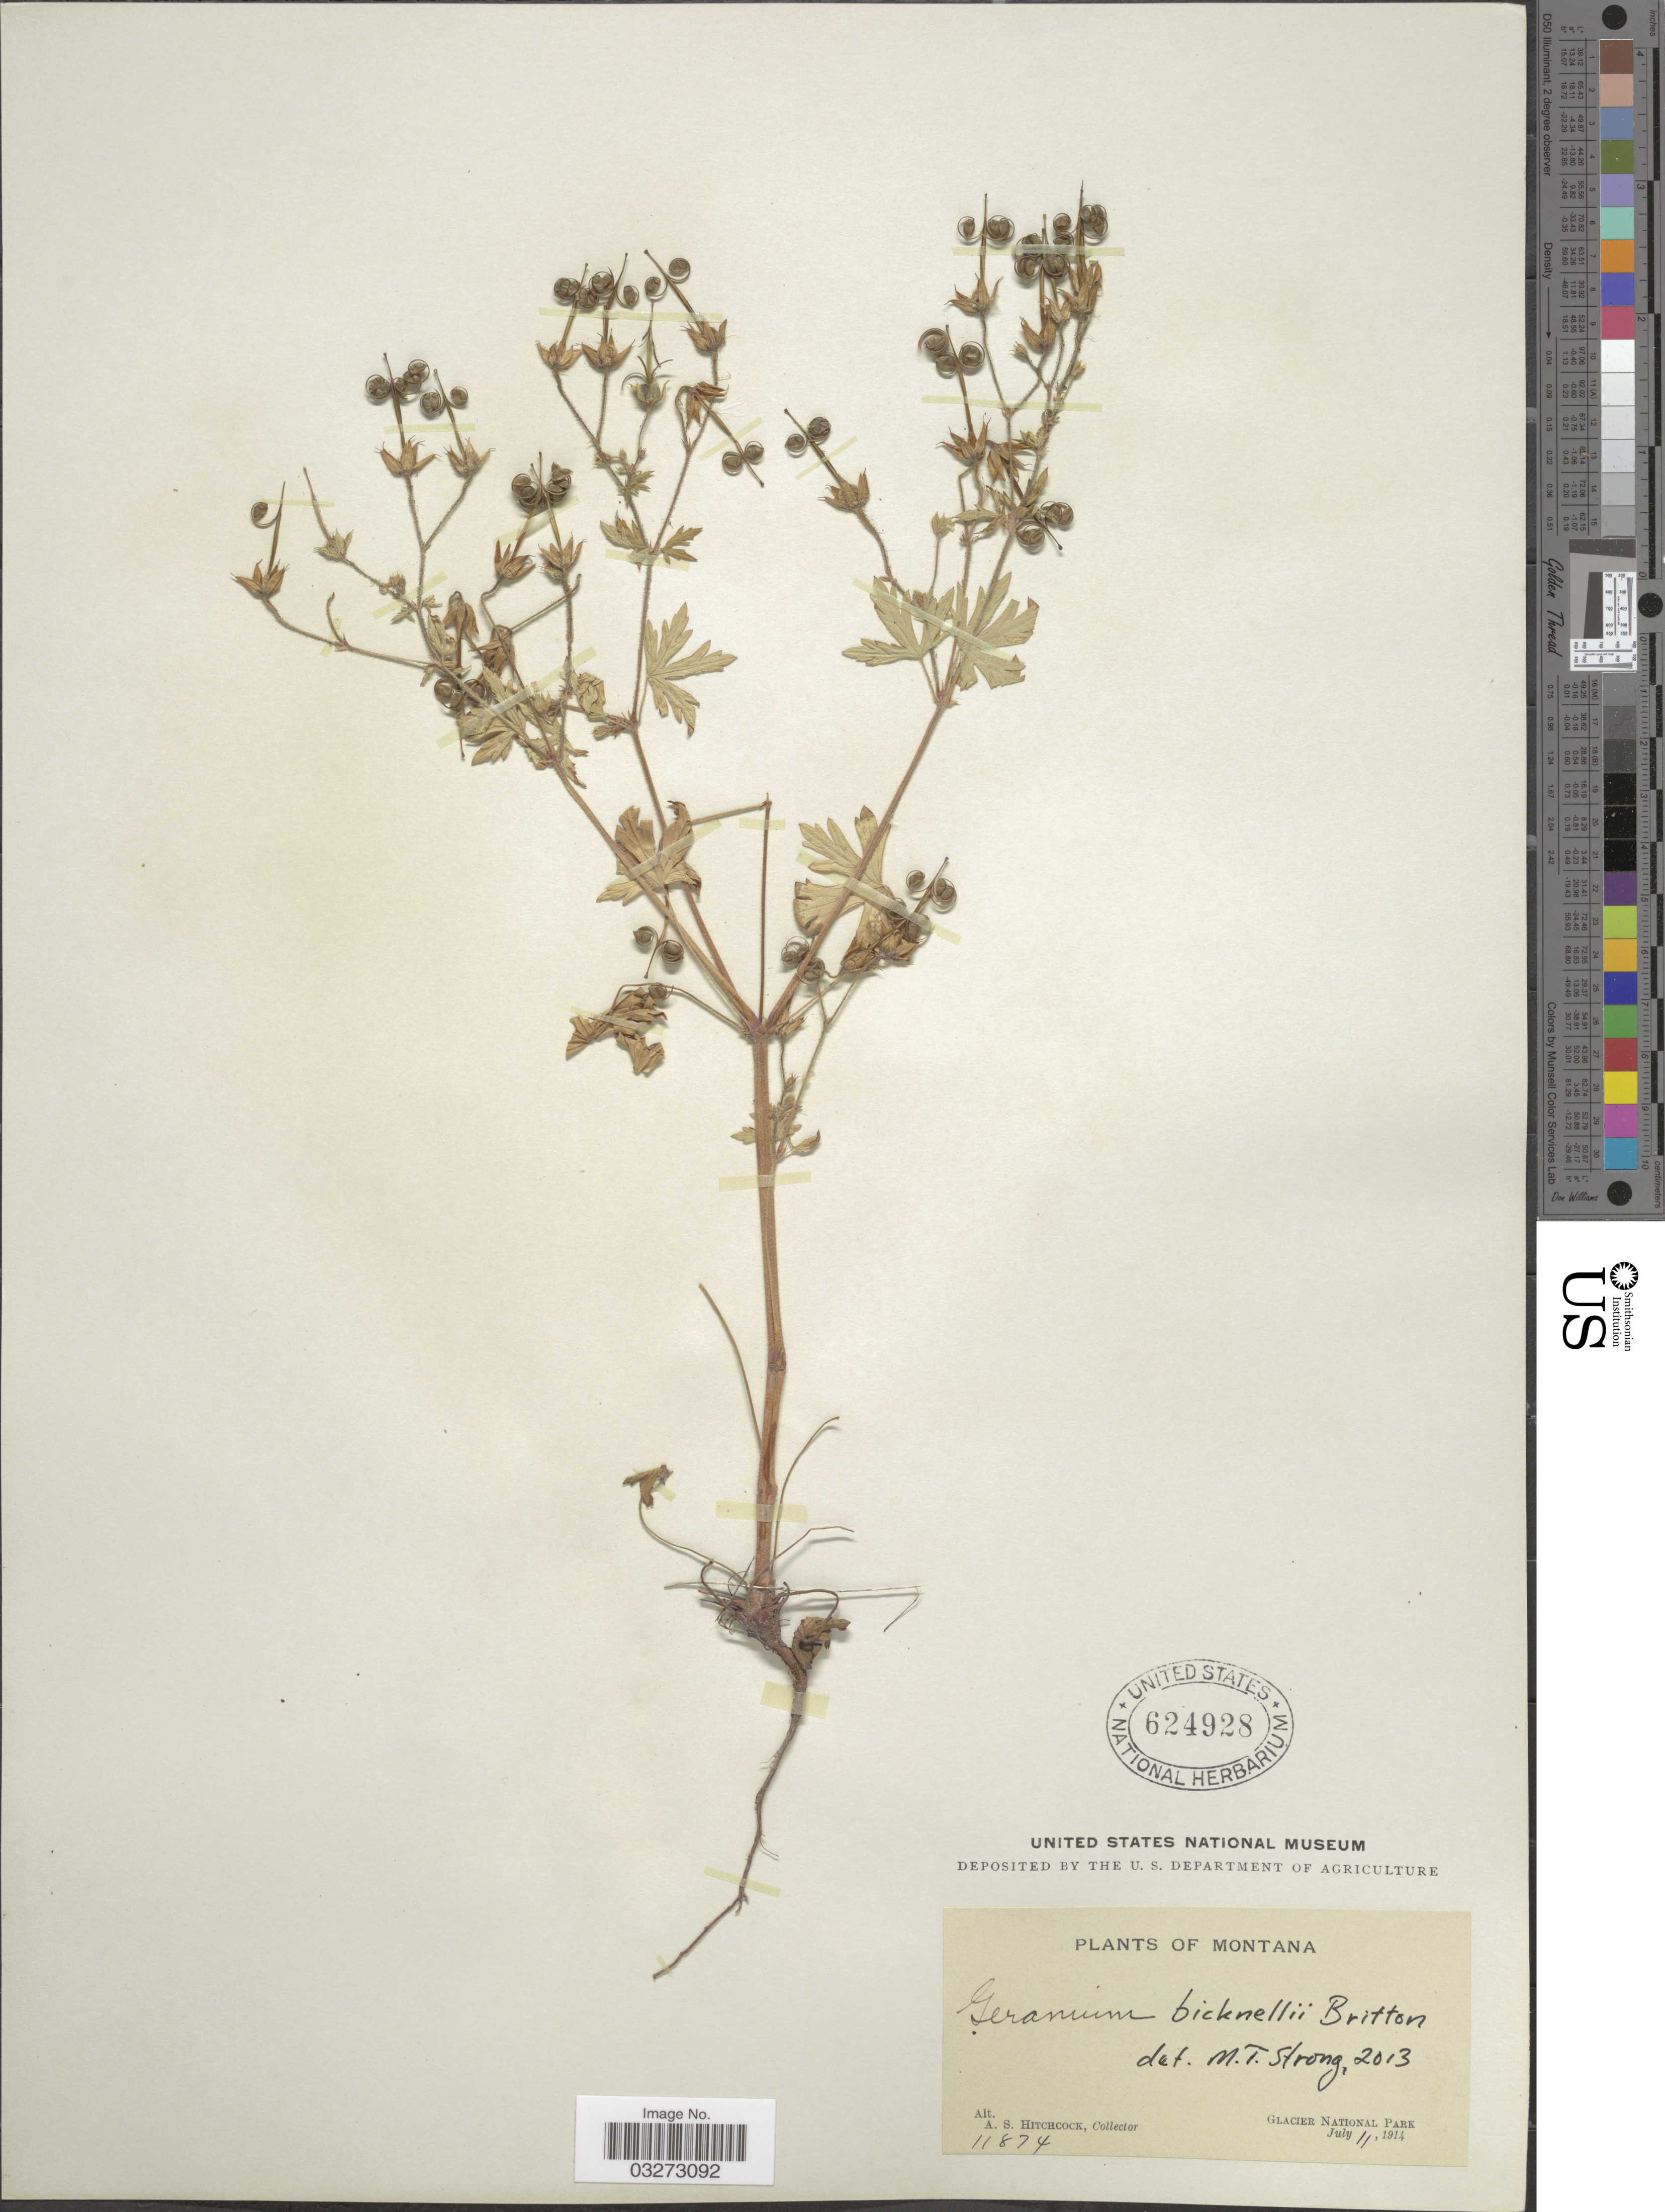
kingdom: Plantae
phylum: Tracheophyta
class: Magnoliopsida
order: Geraniales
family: Geraniaceae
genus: Geranium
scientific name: Geranium bicknellii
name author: Britton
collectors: A. S. Hitchcock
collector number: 11874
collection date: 1914-07-11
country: United States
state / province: Montana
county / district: Flathead / Glacier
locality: Glacier National Park.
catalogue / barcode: US 624928